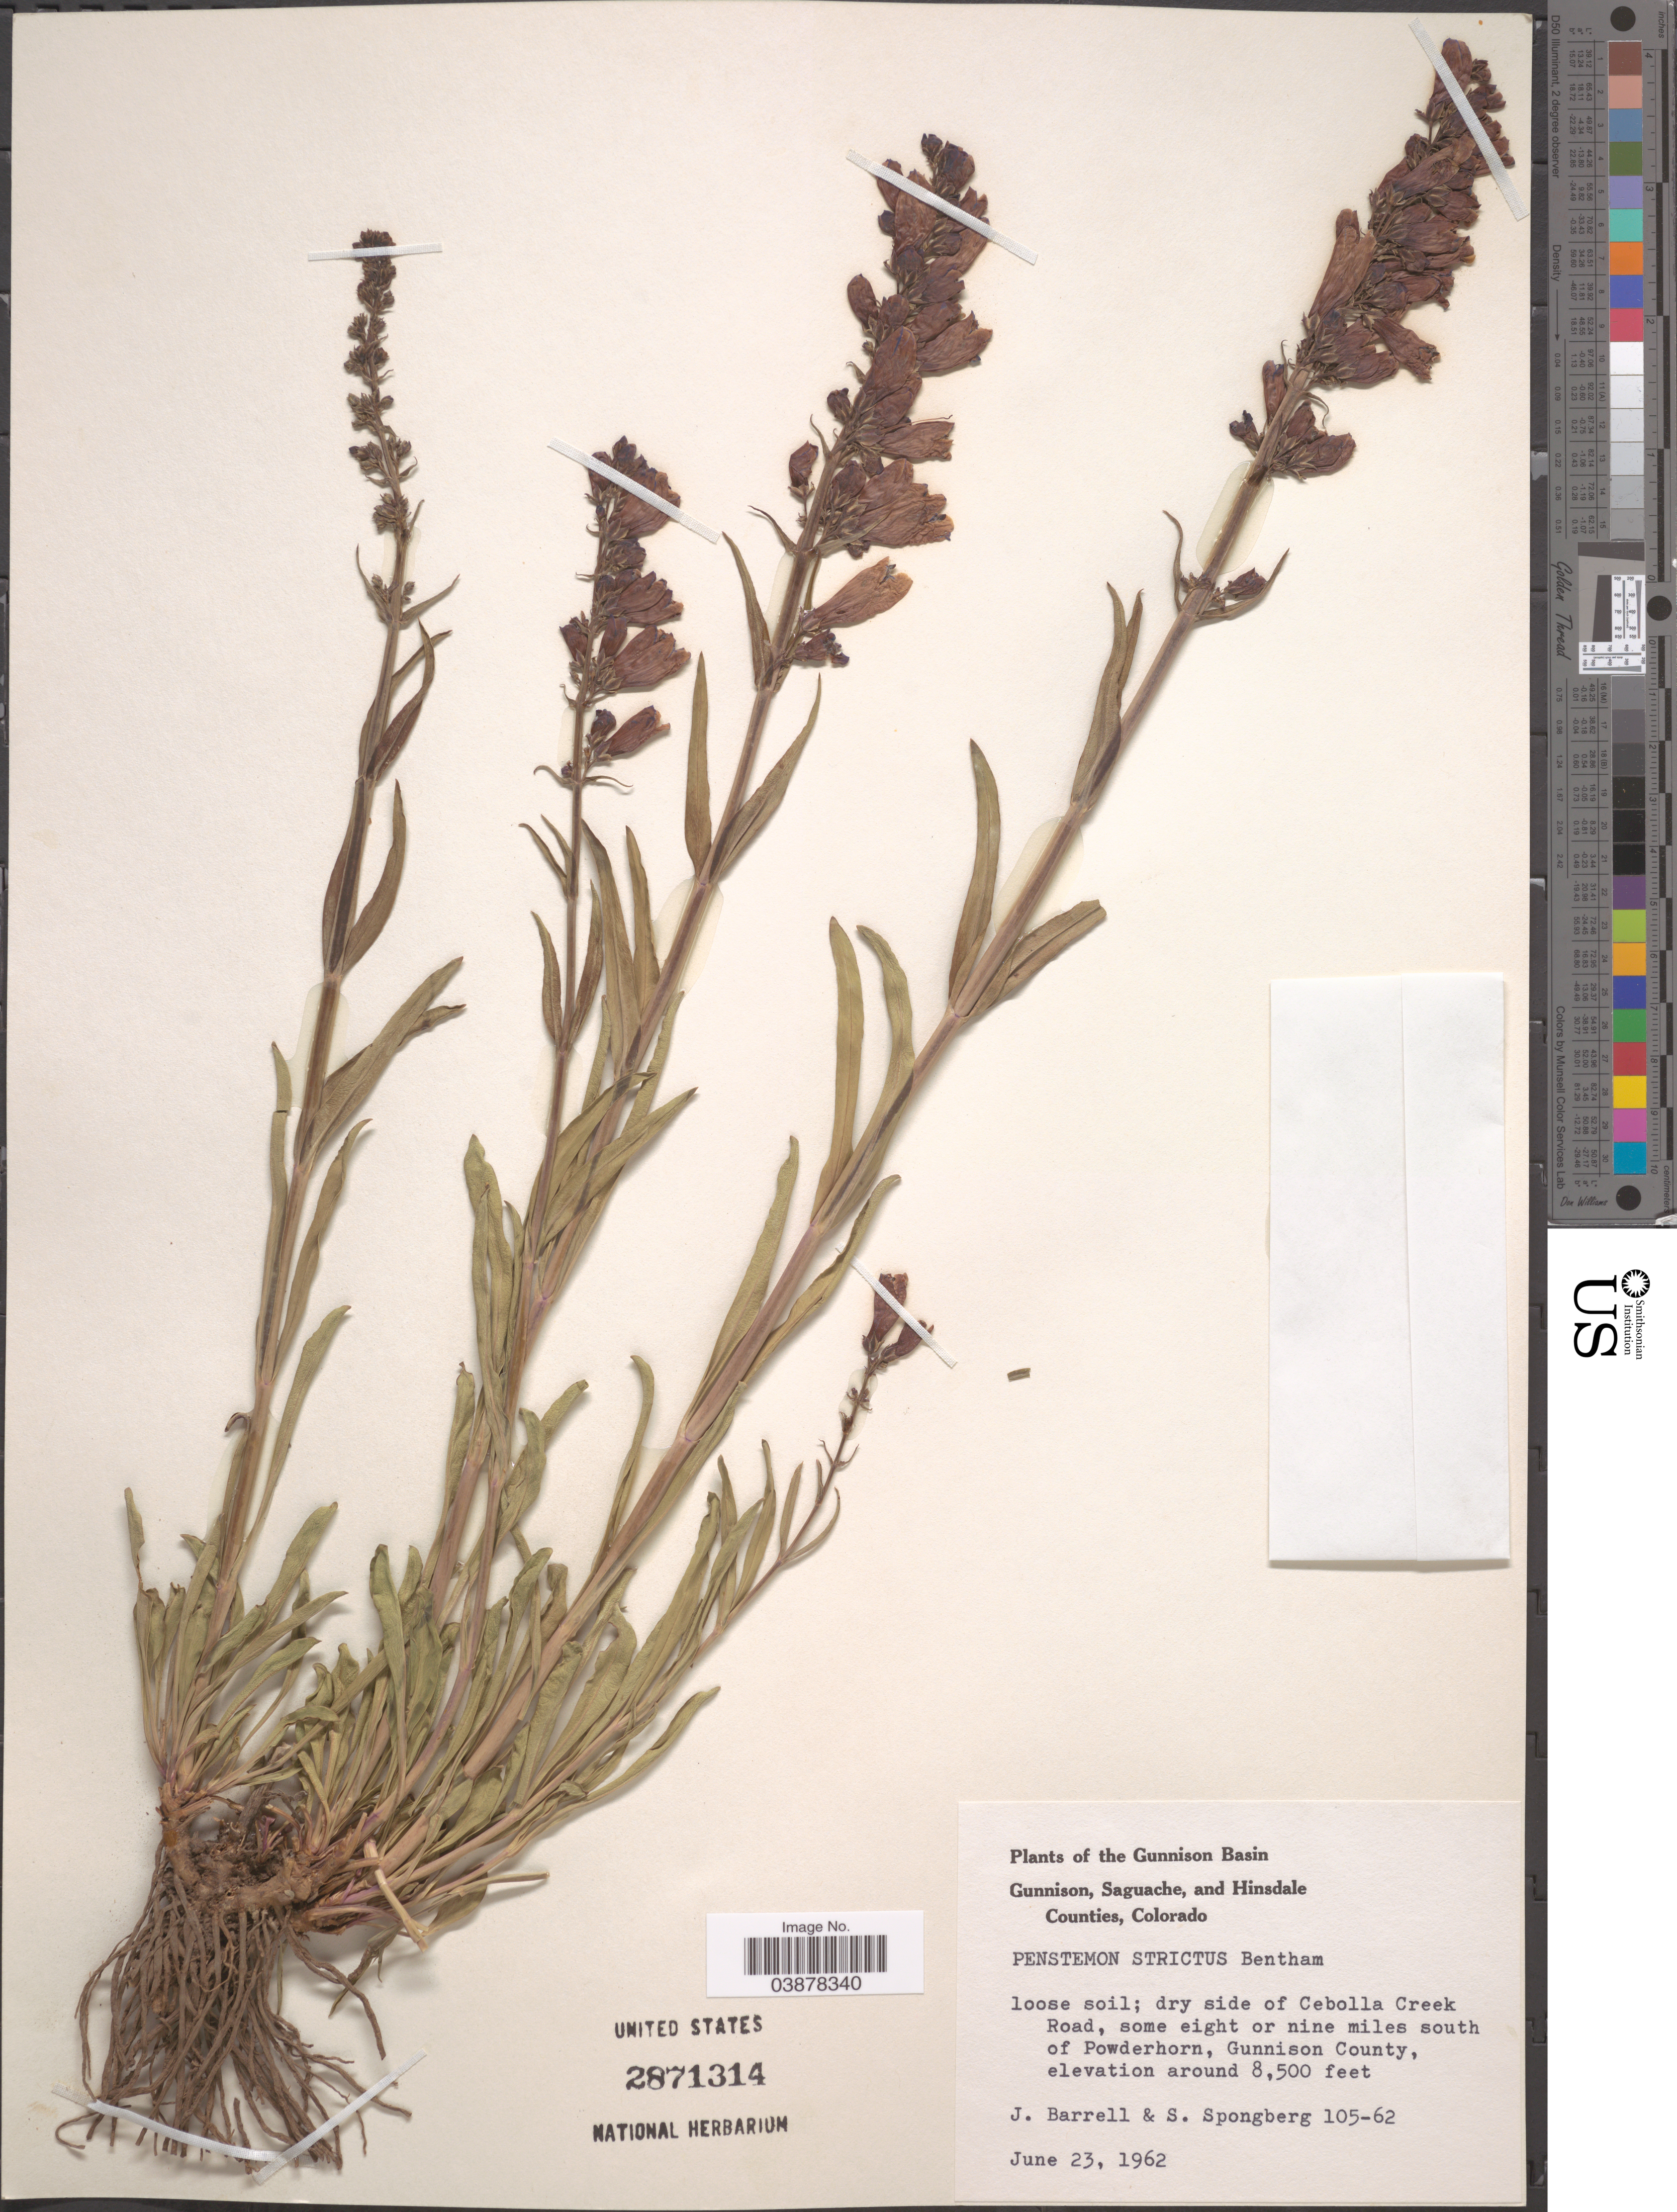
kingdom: Plantae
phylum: Tracheophyta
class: Magnoliopsida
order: Lamiales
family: Plantaginaceae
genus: Penstemon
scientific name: Penstemon strictus subsp. strictus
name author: Benth.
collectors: J. Barrell & S. A.Spongberg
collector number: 105-62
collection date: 1962-06-23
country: United States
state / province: Colorado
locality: The Gunnison Basin. Dry side of Cebolla Creek Road, some eight of nine miles south of Powderhorn, Gunnison County.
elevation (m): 2591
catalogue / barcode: US 2871314